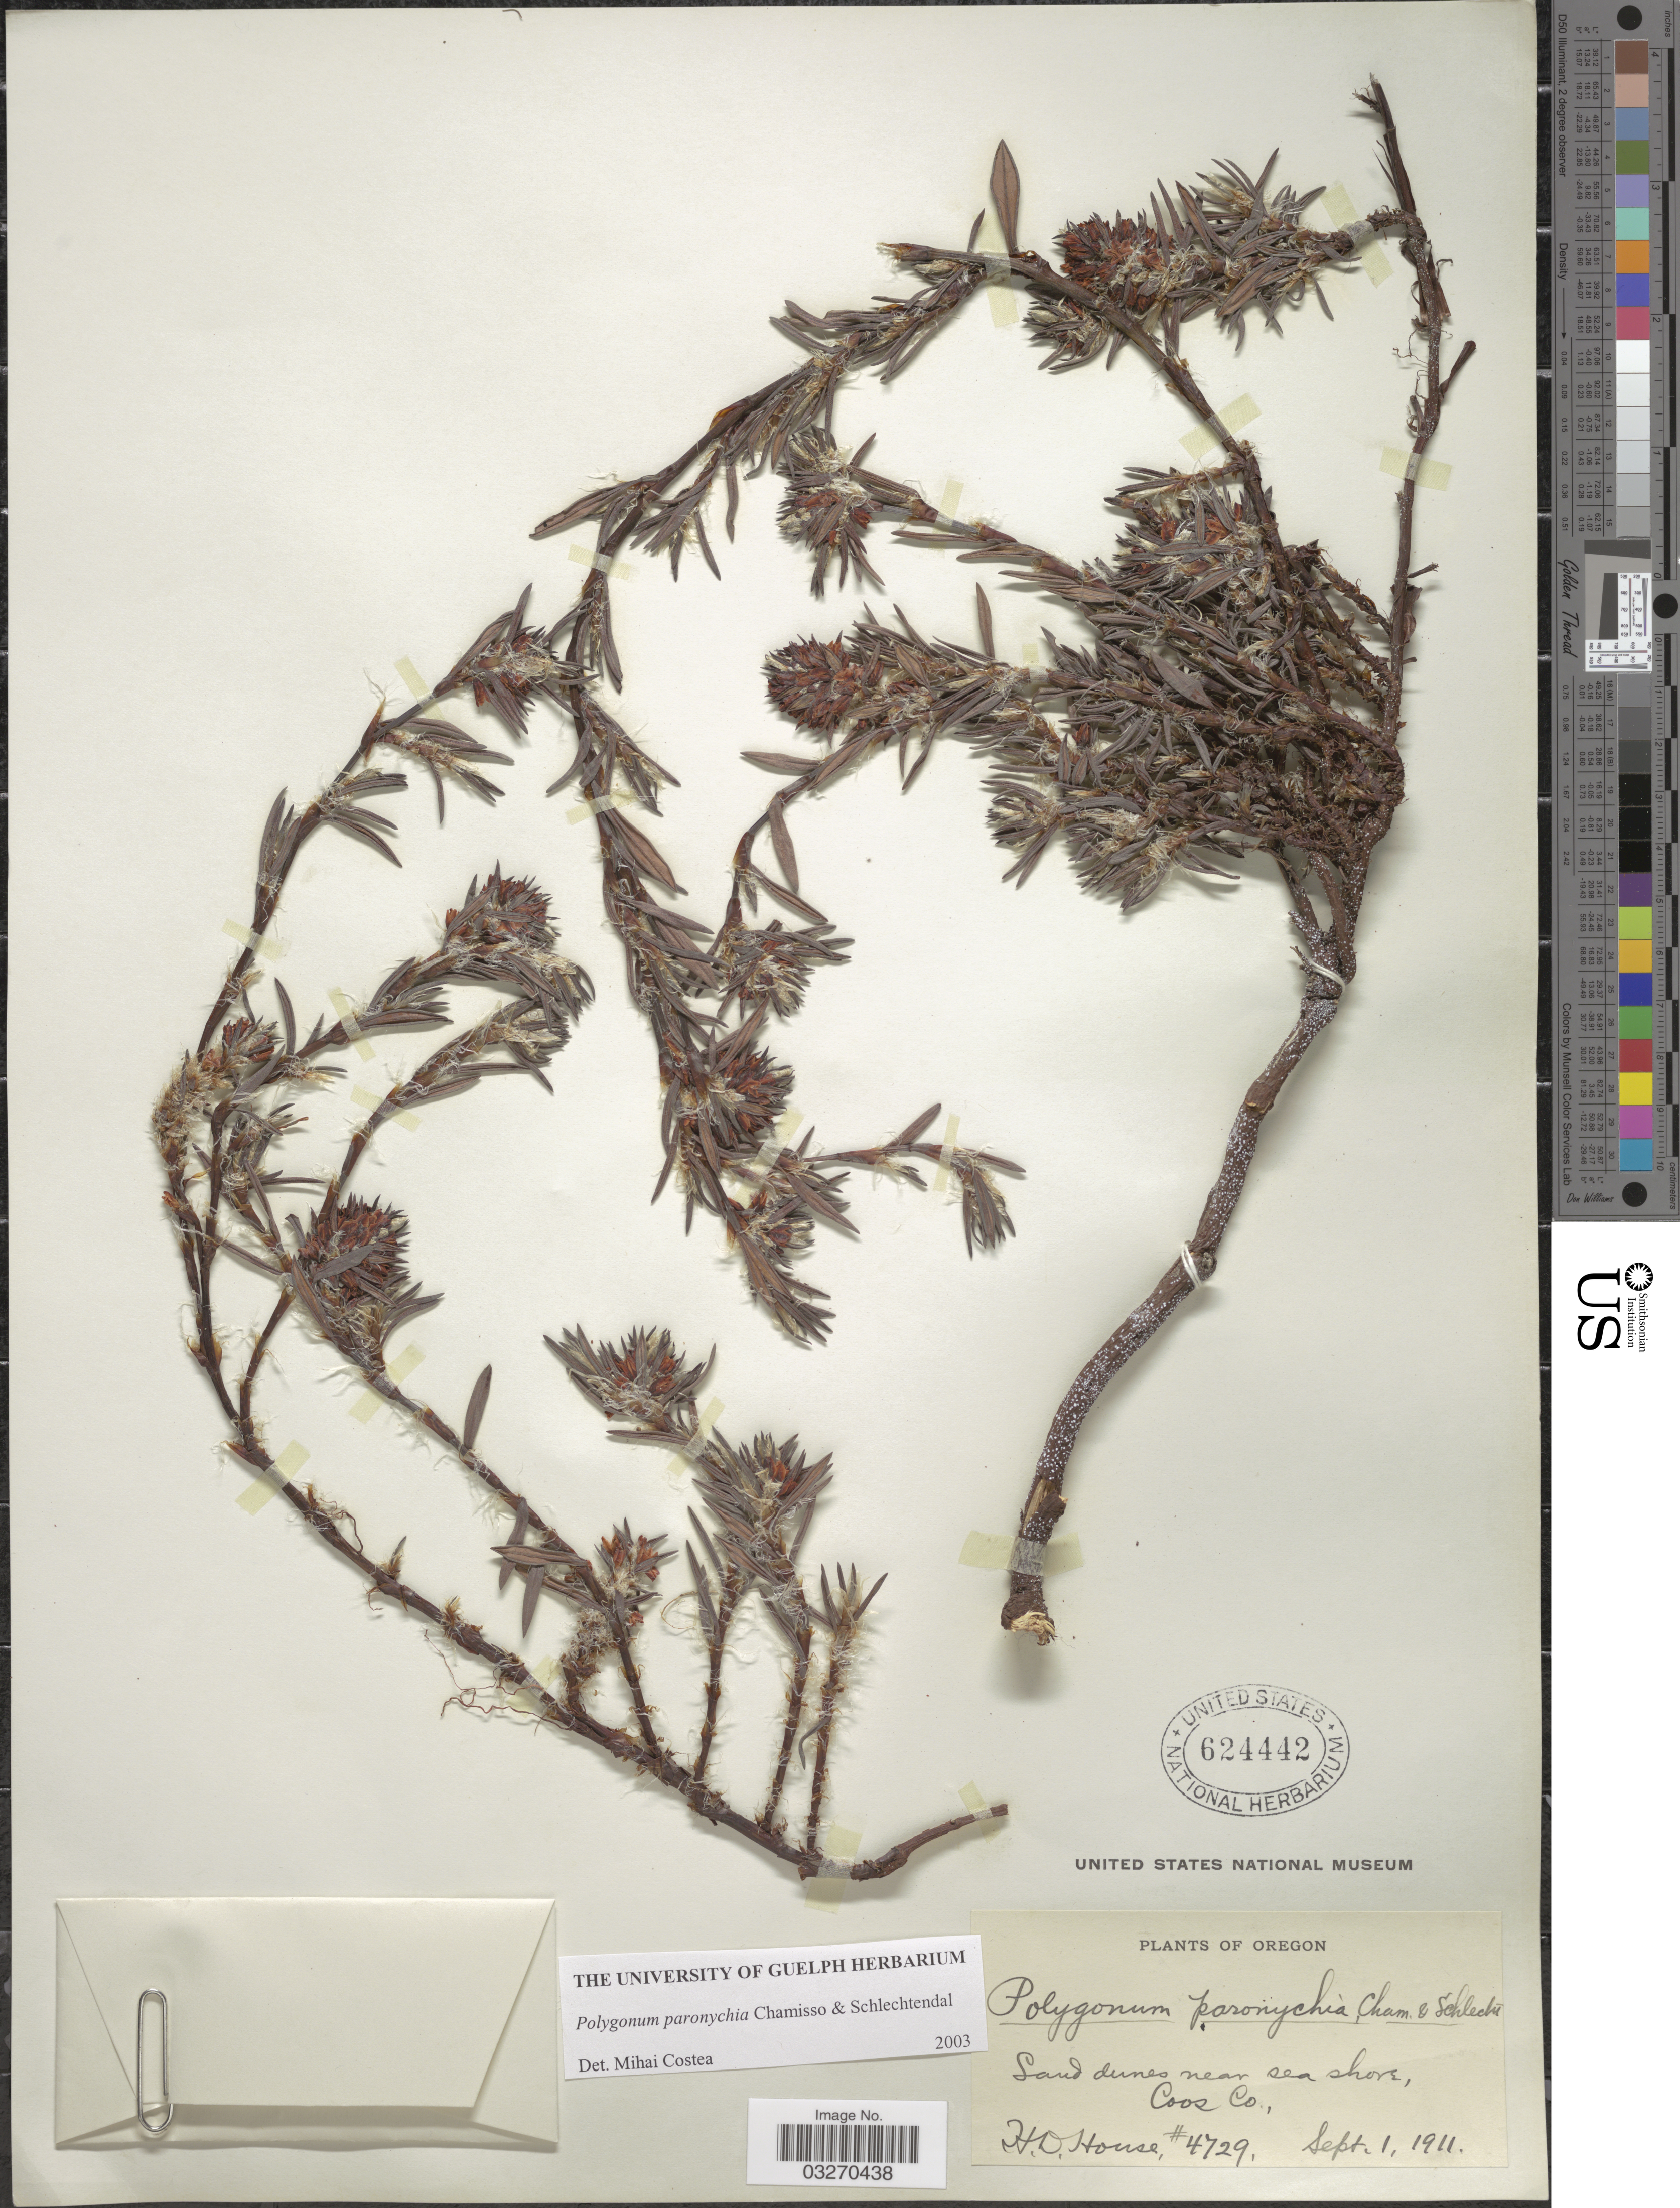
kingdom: Plantae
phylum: Tracheophyta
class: Magnoliopsida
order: Caryophyllales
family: Polygonaceae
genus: Polygonum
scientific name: Polygonum paronychia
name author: Cham. & Schltdl.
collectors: H. D. House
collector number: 4729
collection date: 1911-09-01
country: United States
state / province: Oregon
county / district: Coos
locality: Sand dunes near sea shore, Coos Co.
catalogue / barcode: US 624442